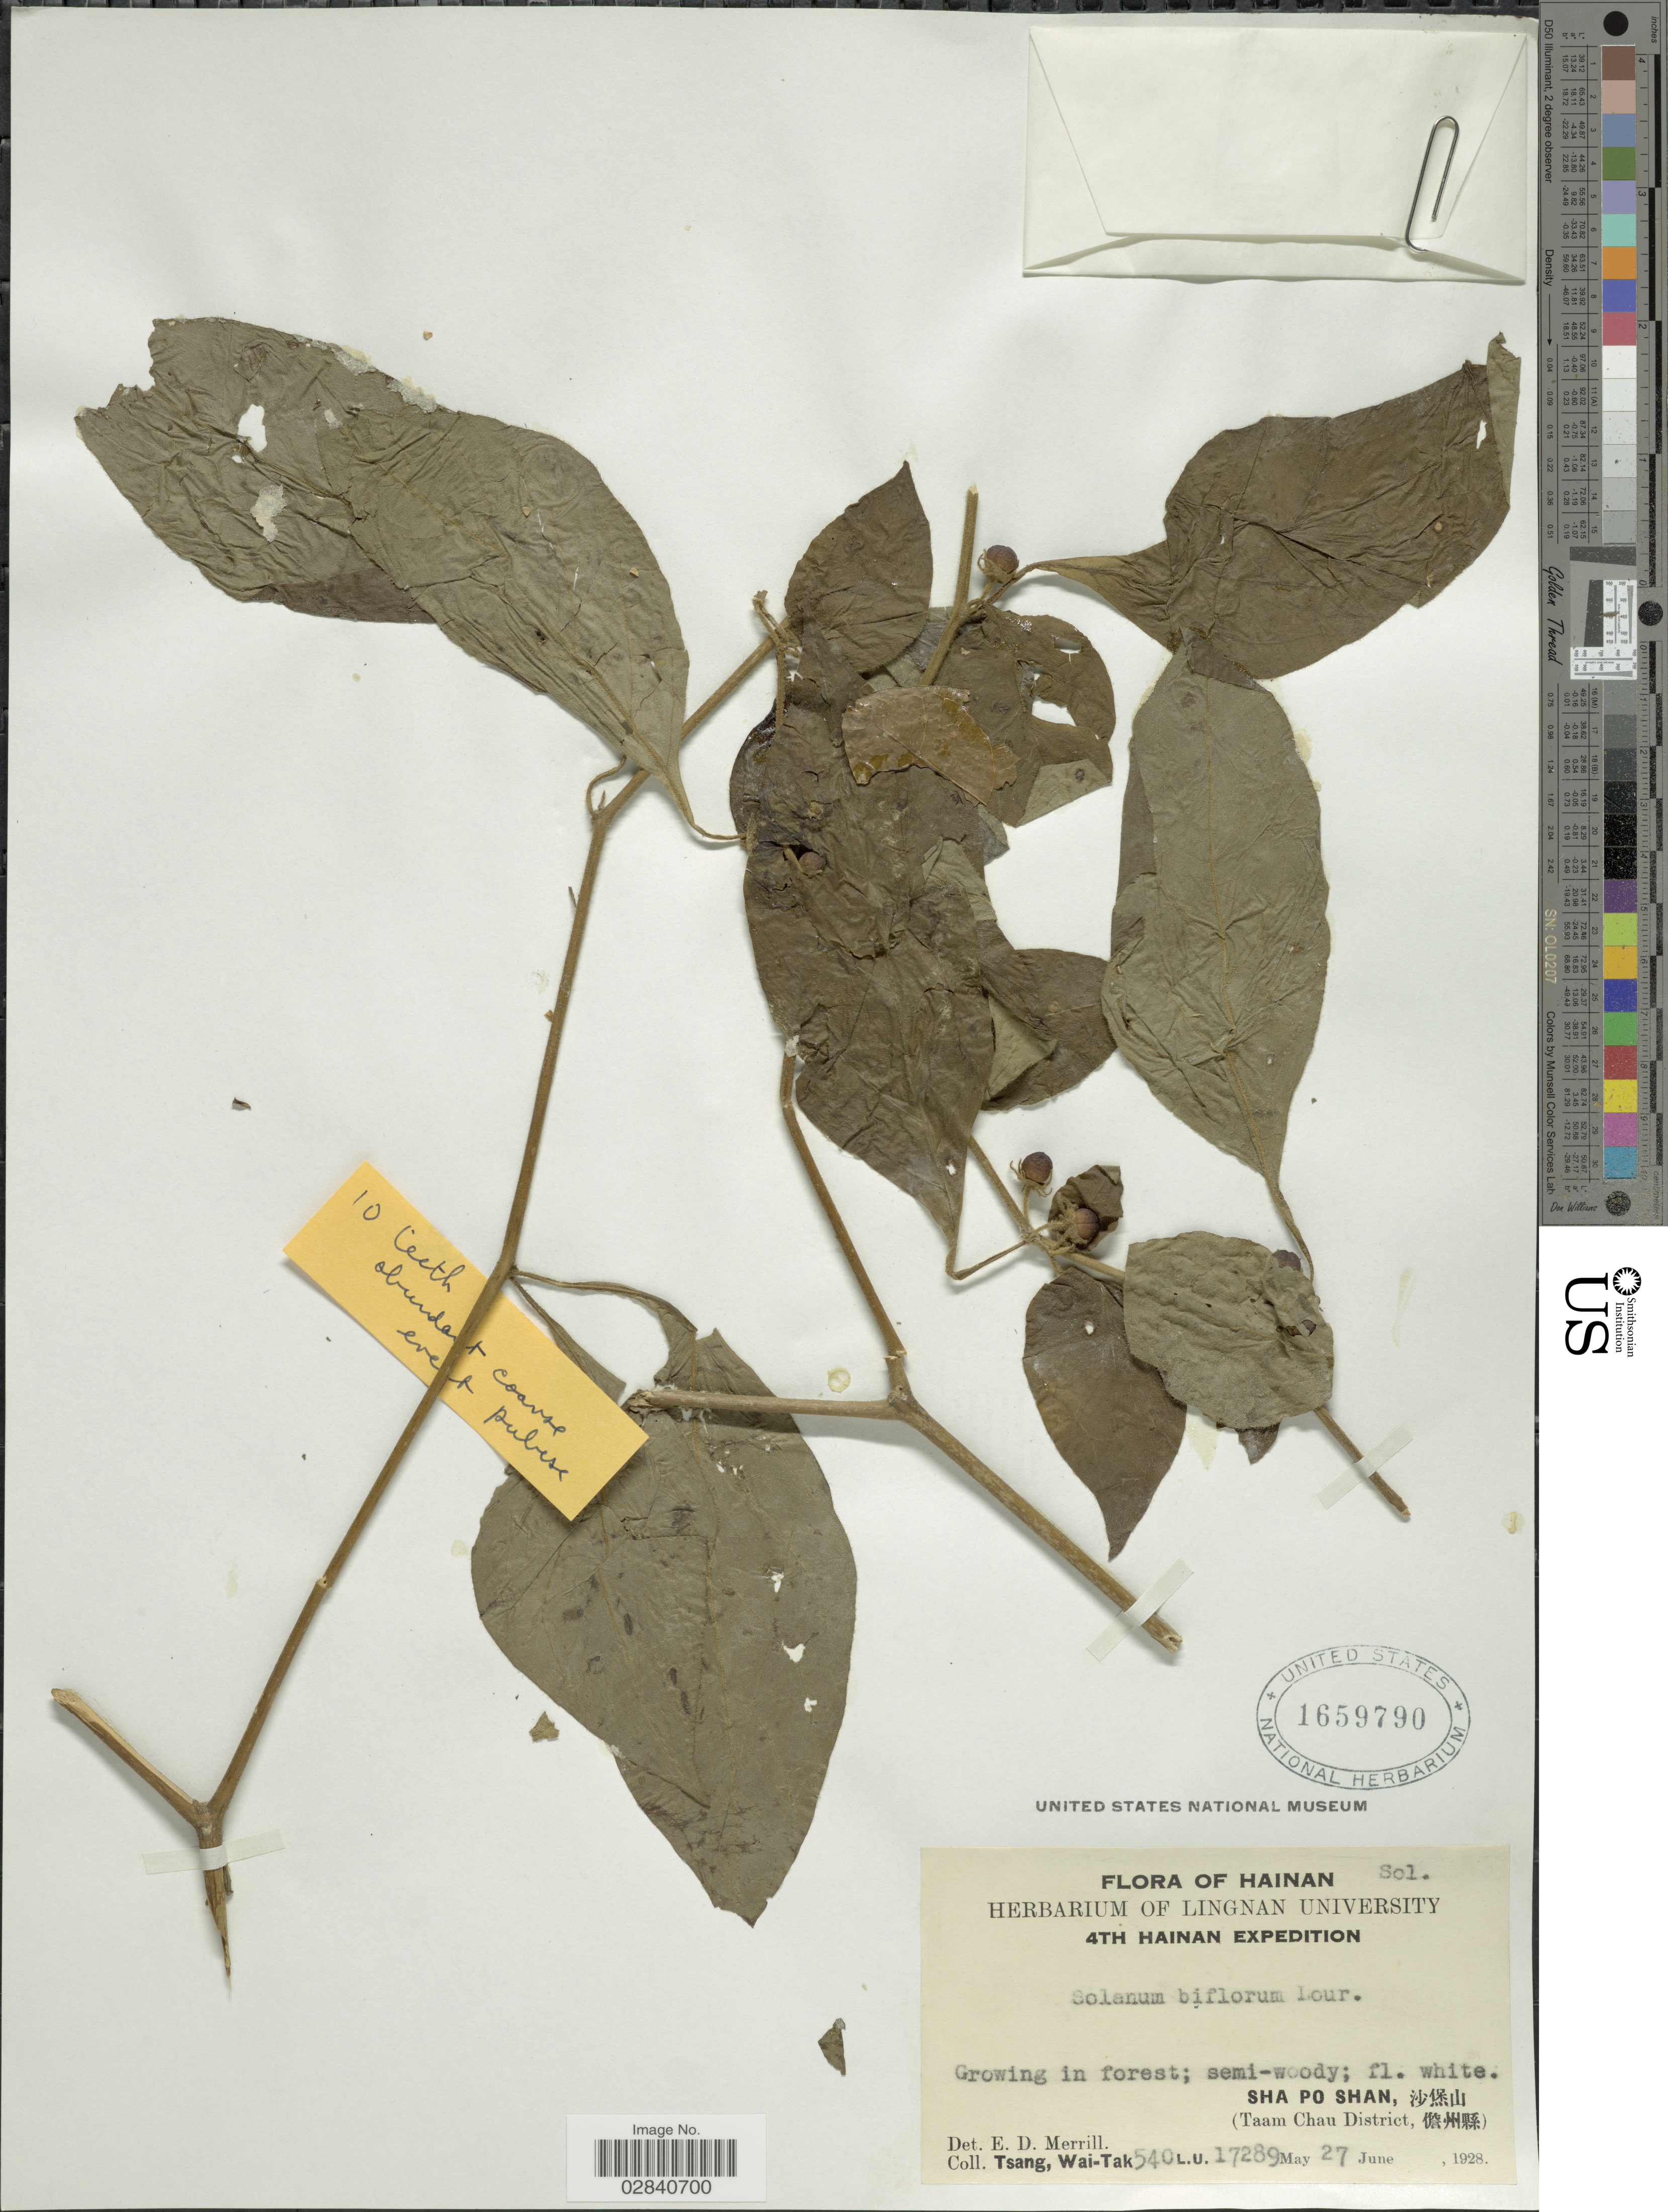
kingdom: Plantae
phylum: Tracheophyta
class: Magnoliopsida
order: Solanales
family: Solanaceae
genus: Lycianthes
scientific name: Lycianthes biflora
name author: (Lour.) Bitter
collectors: W. T. Tsang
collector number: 540 L.U. 17289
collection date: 1928-06-27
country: China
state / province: Hainan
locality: Sha Po Shan (Taam Chau District).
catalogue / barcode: US 1659790